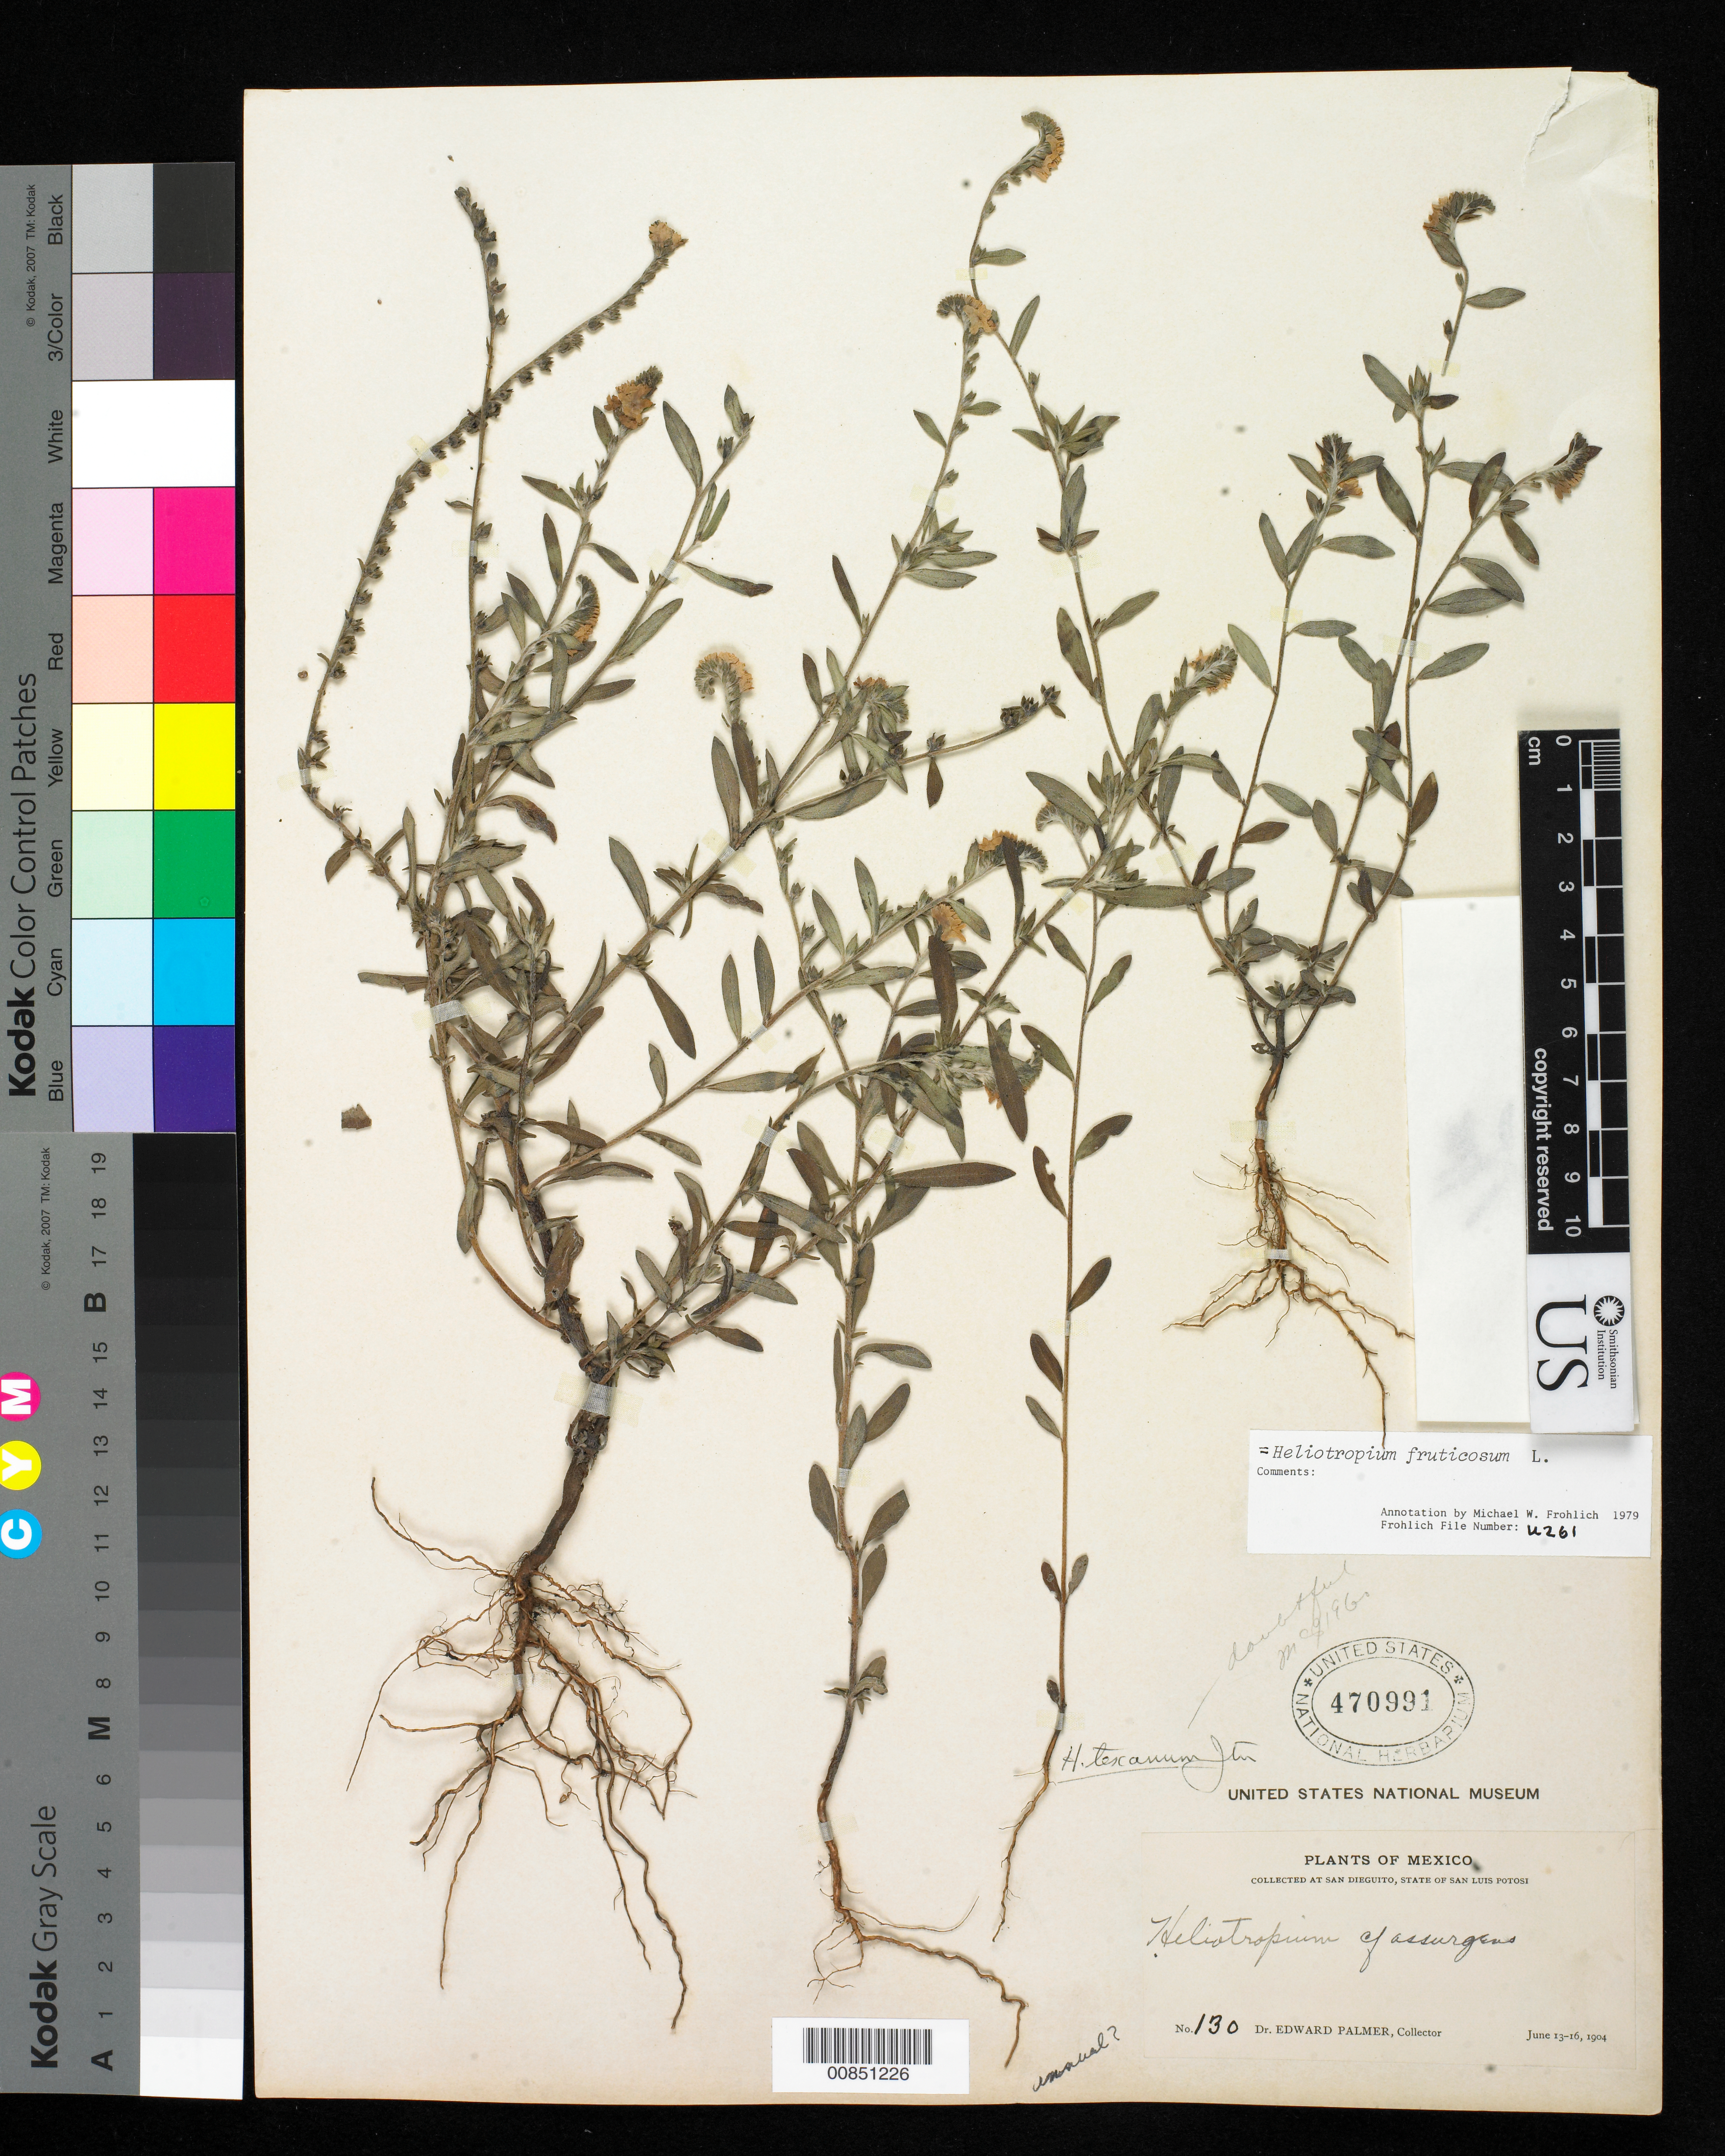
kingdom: Plantae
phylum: Tracheophyta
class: Magnoliopsida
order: Boraginales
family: Heliotropiaceae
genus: Euploca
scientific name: Euploca fruticosa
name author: (L.) J.I.M. Melo & Semir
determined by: Feuillet, C.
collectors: E. Palmer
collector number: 130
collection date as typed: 13 Jun 1904 to 16 Jun 1904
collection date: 1904-06-13/1904-06-16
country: Mexico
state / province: San Luis Potosí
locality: San Dieguito, San Luis Potosí.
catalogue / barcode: US 470991